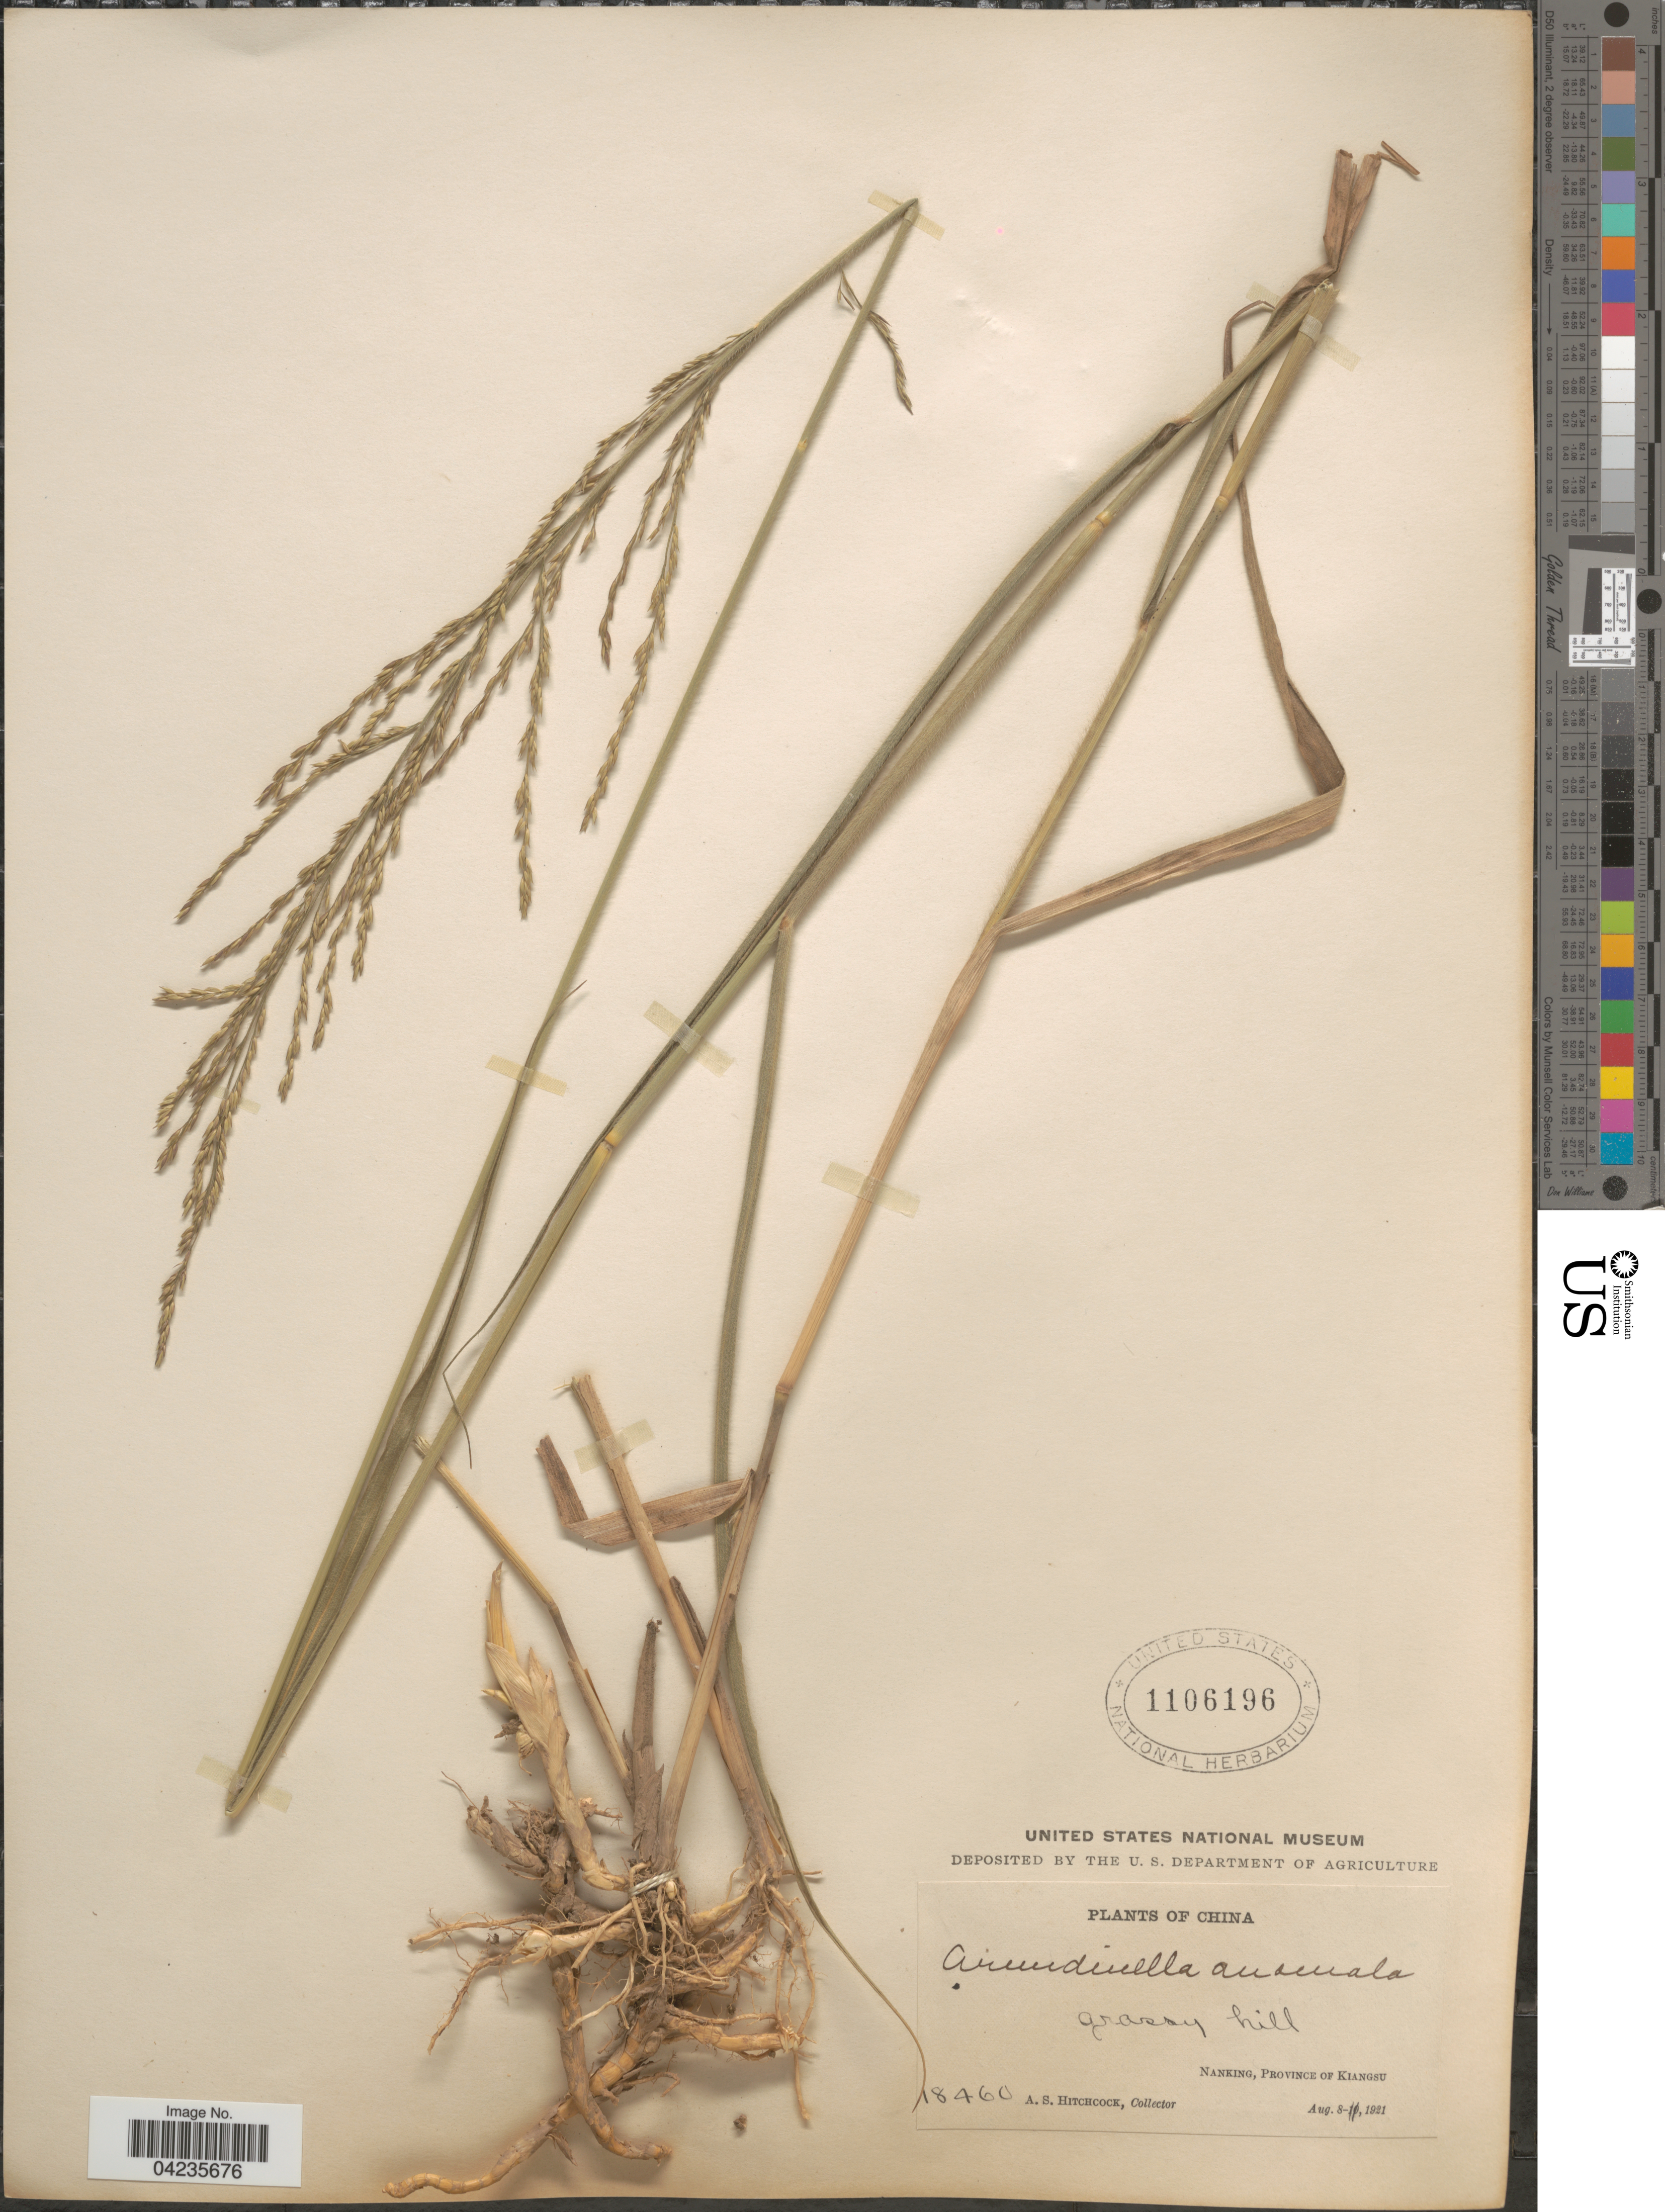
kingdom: Plantae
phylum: Tracheophyta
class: Liliopsida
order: Poales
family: Poaceae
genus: Arundinella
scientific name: Arundinella hirta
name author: (Thunb.) Tanaka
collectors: A. S. Hitchcock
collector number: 18460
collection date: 1921-08-08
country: China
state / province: Jiangsu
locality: Nanking, Province of Kiangsu.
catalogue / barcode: US 1106196